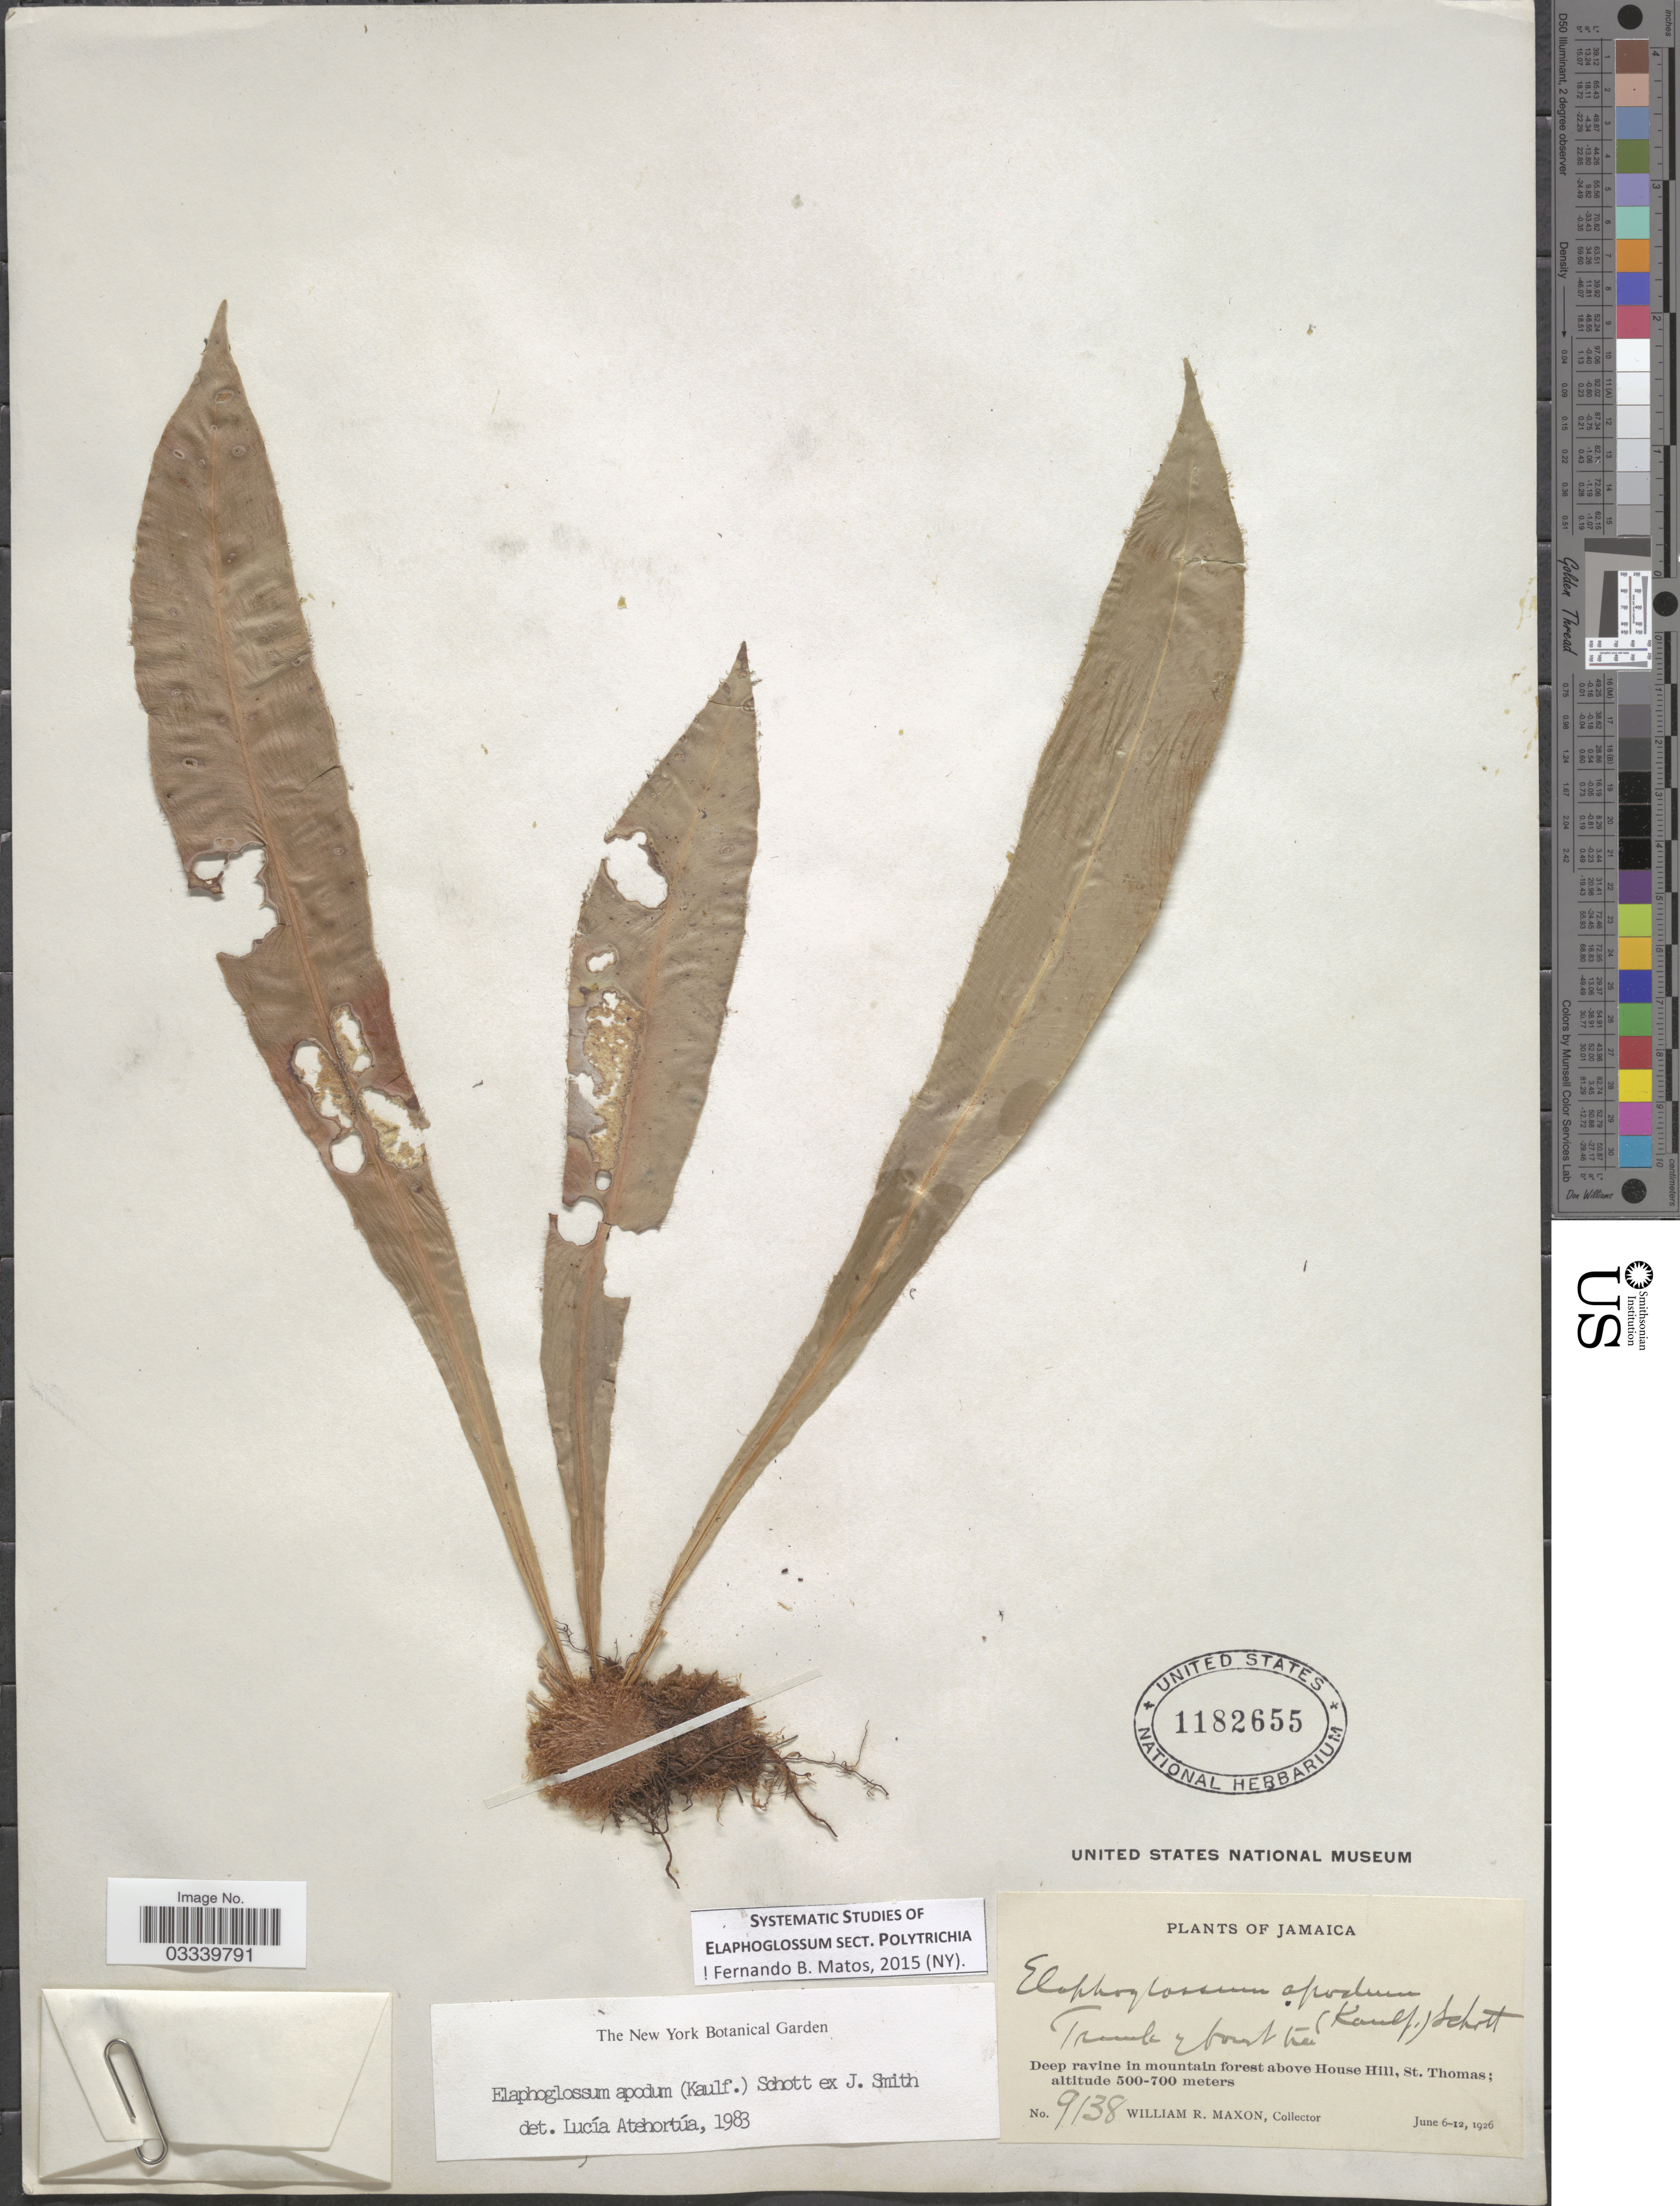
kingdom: Plantae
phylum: Tracheophyta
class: Polypodiopsida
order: Polypodiales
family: Dryopteridaceae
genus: Elaphoglossum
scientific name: Elaphoglossum apodum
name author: (Kaulf.) Schott ex J. Sm.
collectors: W. R. Maxon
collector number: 9138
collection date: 1926-06-06/1926-06-12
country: Jamaica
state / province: Saint Thomas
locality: Deep ravine mountain forest above House Hill.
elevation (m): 500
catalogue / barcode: US 1182655